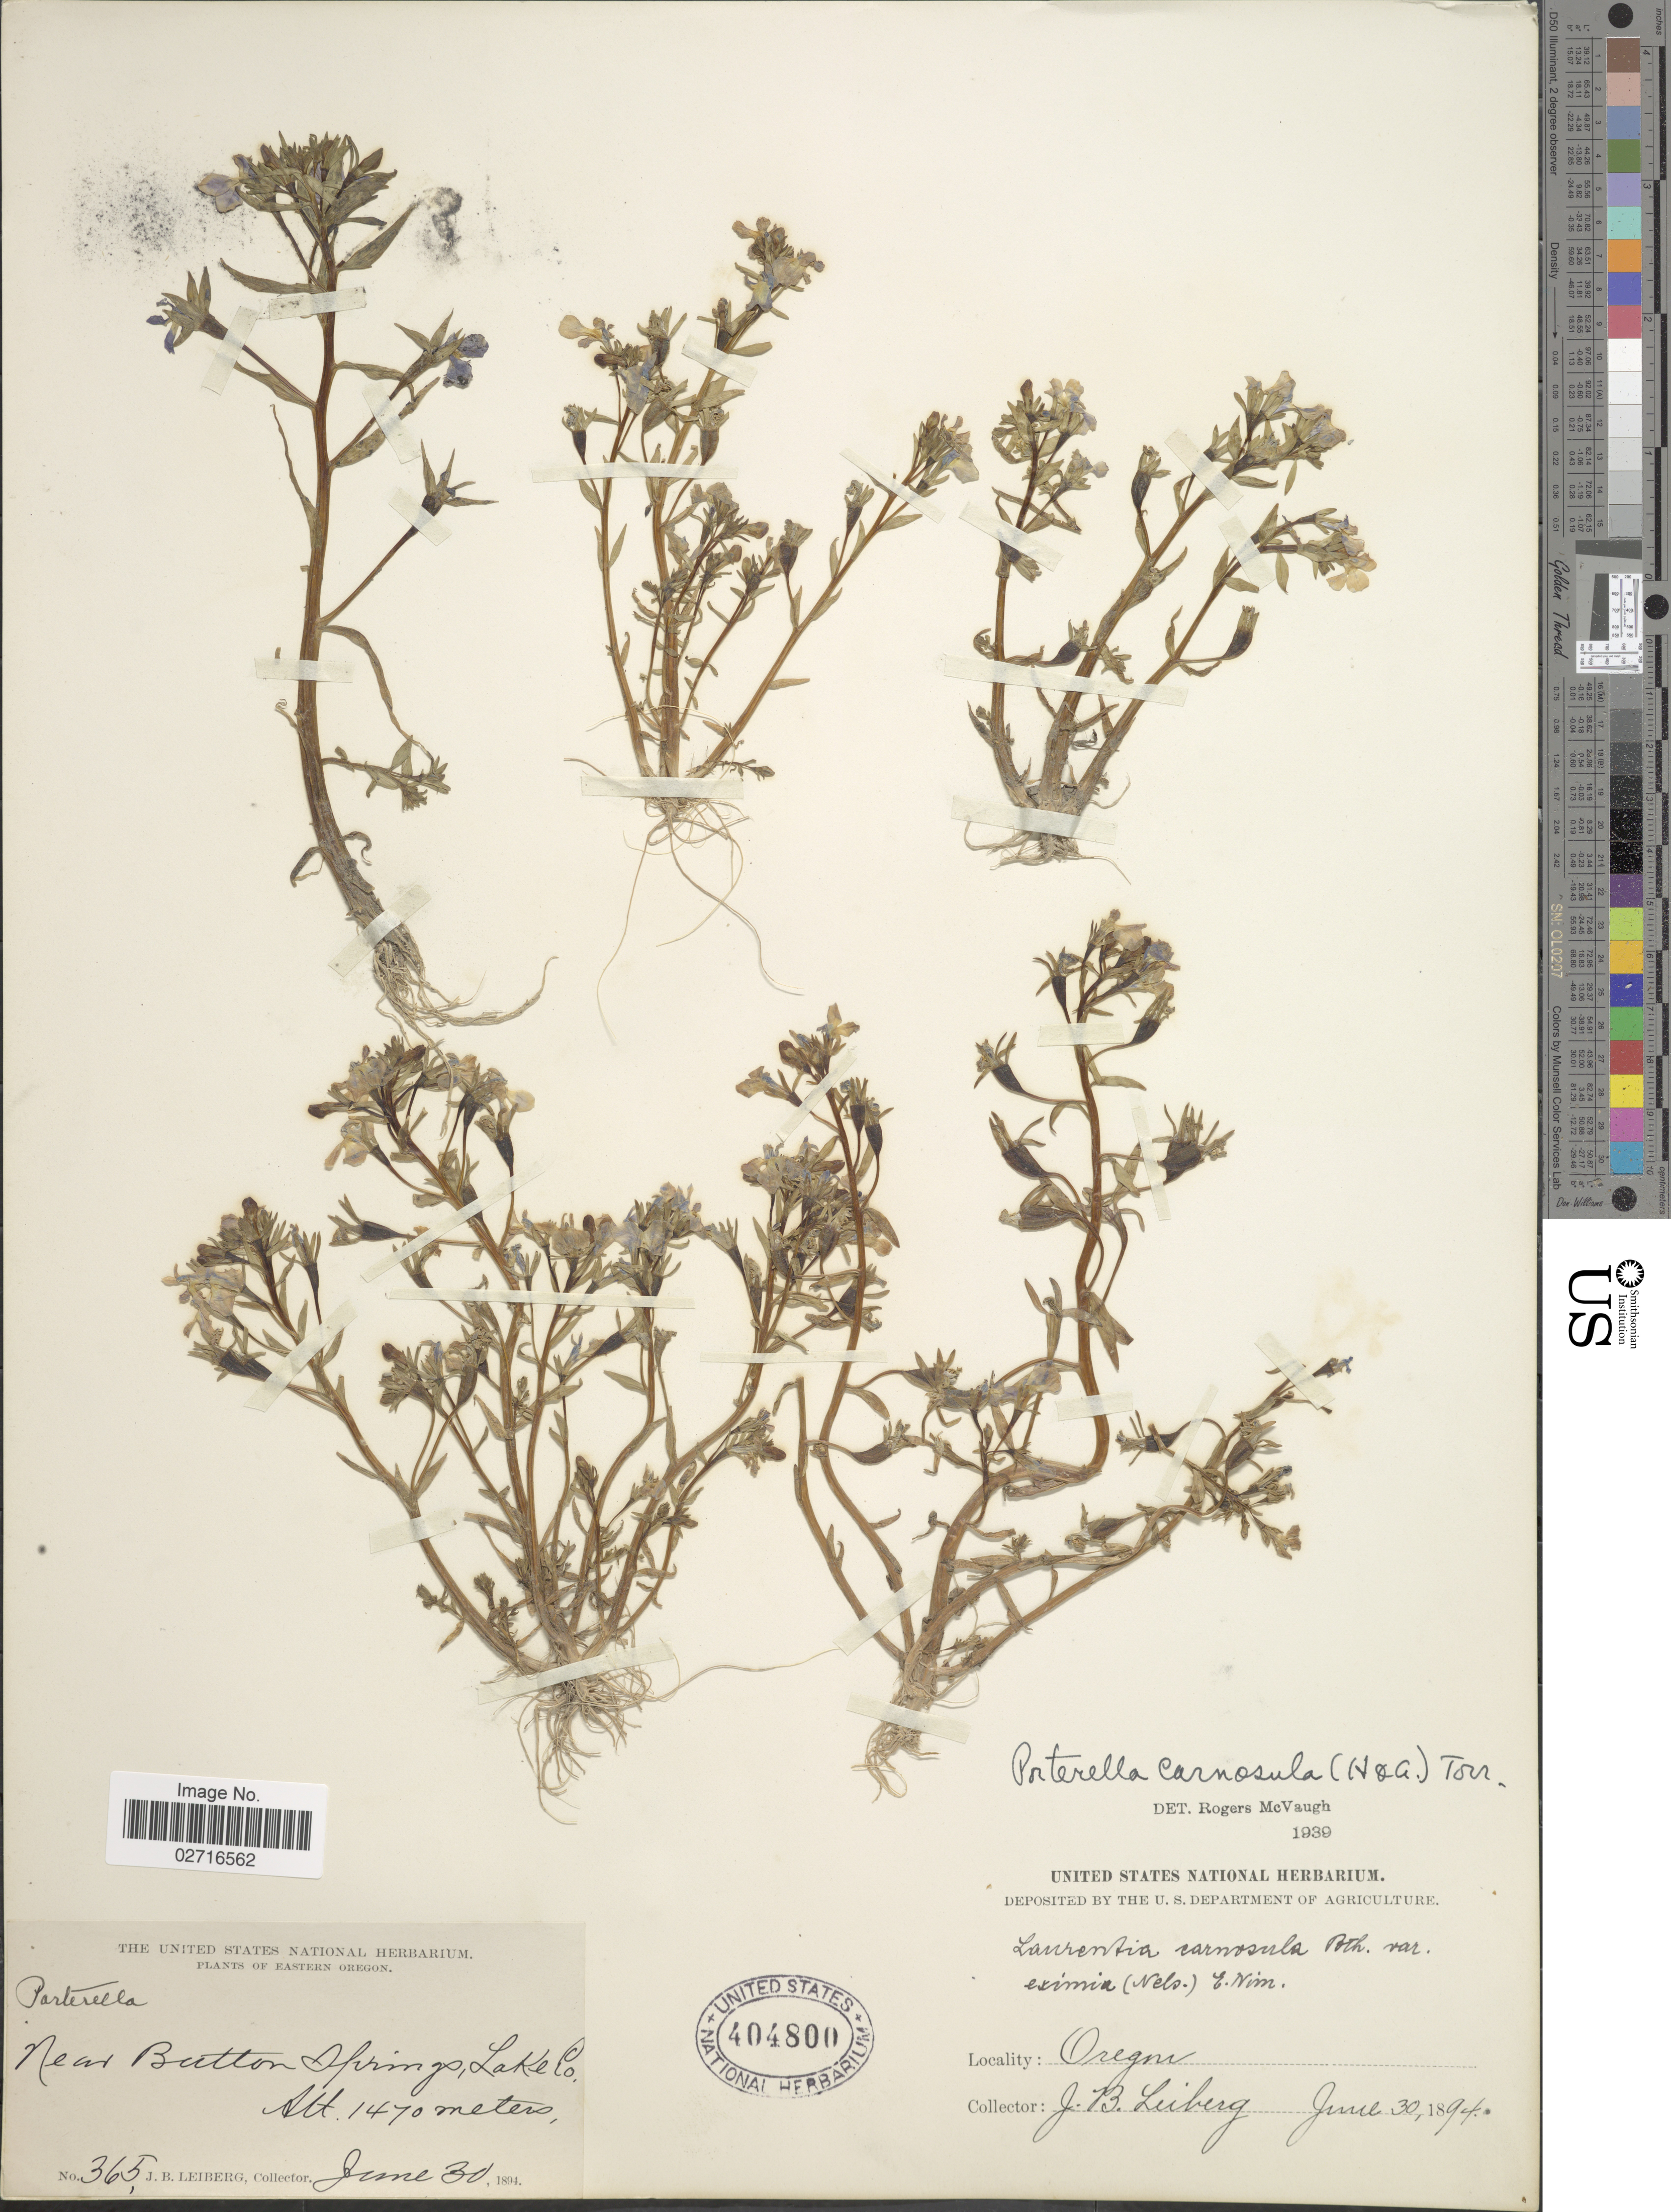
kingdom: Plantae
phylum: Tracheophyta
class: Magnoliopsida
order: Asterales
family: Campanulaceae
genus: Laurentia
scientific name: Laurentia carnosula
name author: (Hook. & Arn.) Benth. ex A. Gray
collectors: J. B. Leiberg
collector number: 365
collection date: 1894-06-30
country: United States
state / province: Oregon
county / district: Lake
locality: Eastern Oregon, near Button Springs, Lake Co.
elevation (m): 1470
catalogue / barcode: US 404800